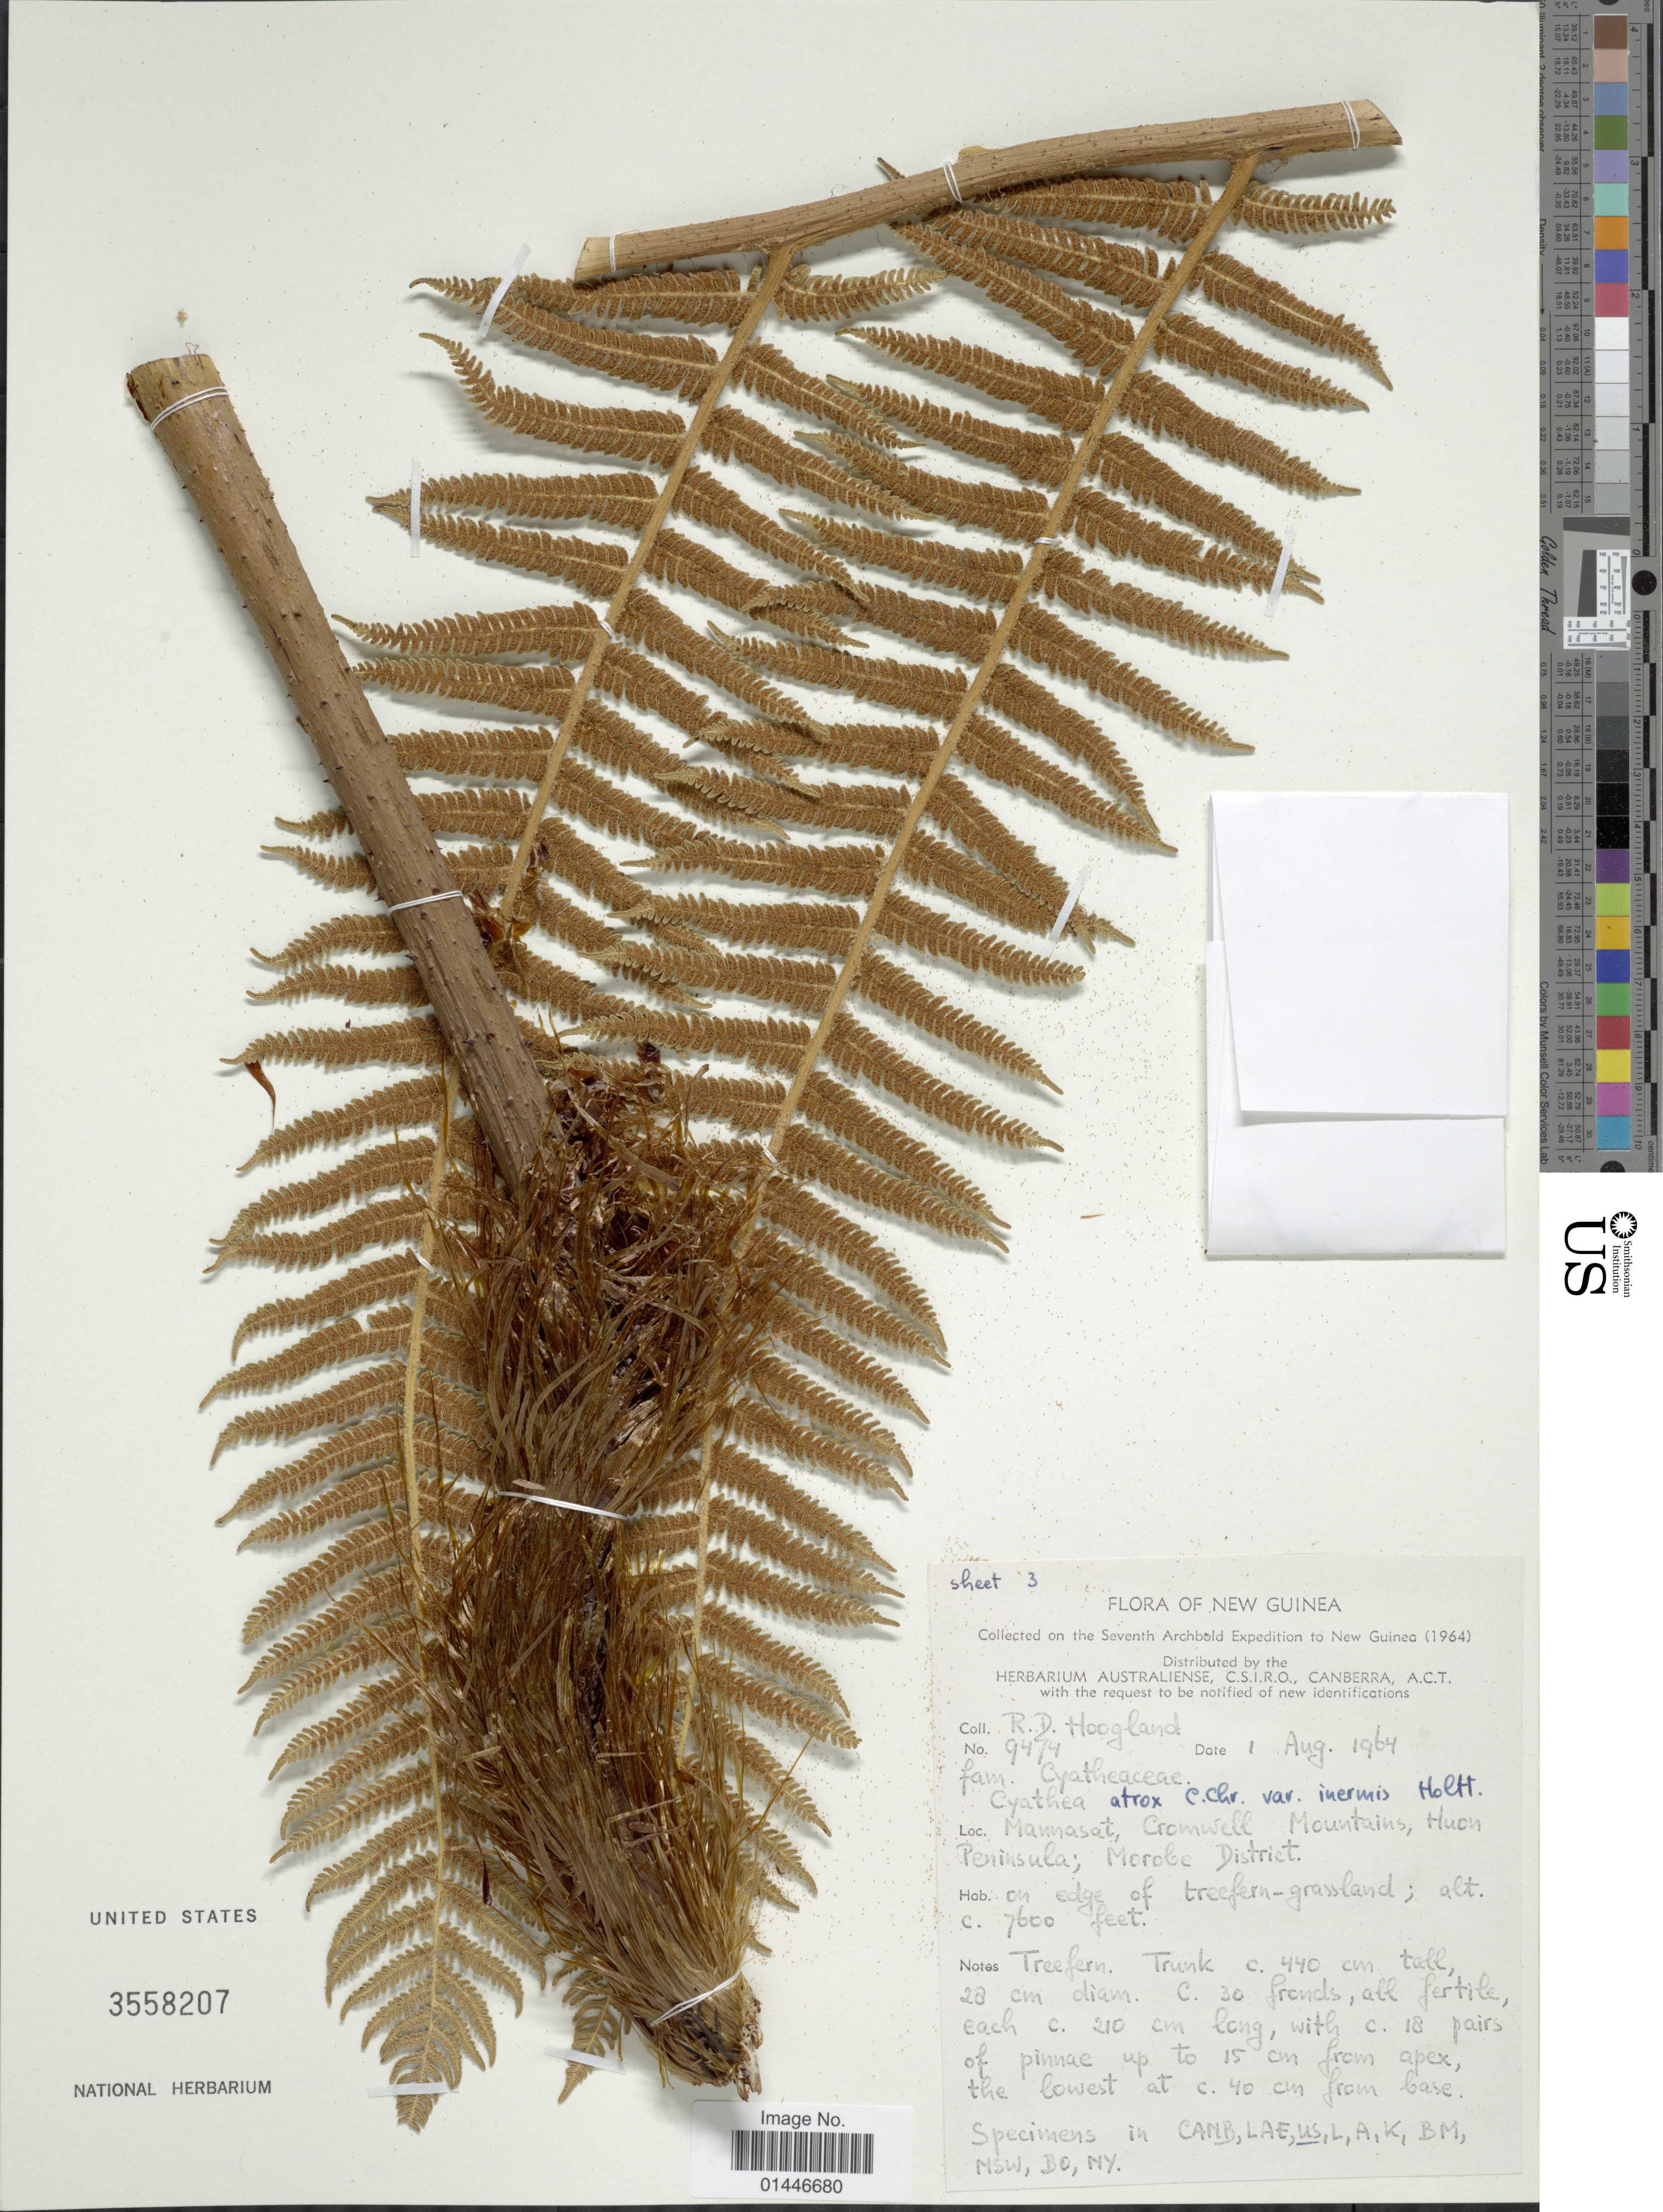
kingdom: Plantae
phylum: Tracheophyta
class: Polypodiopsida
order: Cyatheales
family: Cyatheaceae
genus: Sphaeropteris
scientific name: Sphaeropteris atrox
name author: (C. Chr.) R.M. Tryon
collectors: R. D. Hoogland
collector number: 9474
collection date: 1964-08-01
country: Papua New Guinea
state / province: Morobe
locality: Mannasat, Cromwell Mountains, Huon Peninsula; Morobe District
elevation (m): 2316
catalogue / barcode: US 3558207